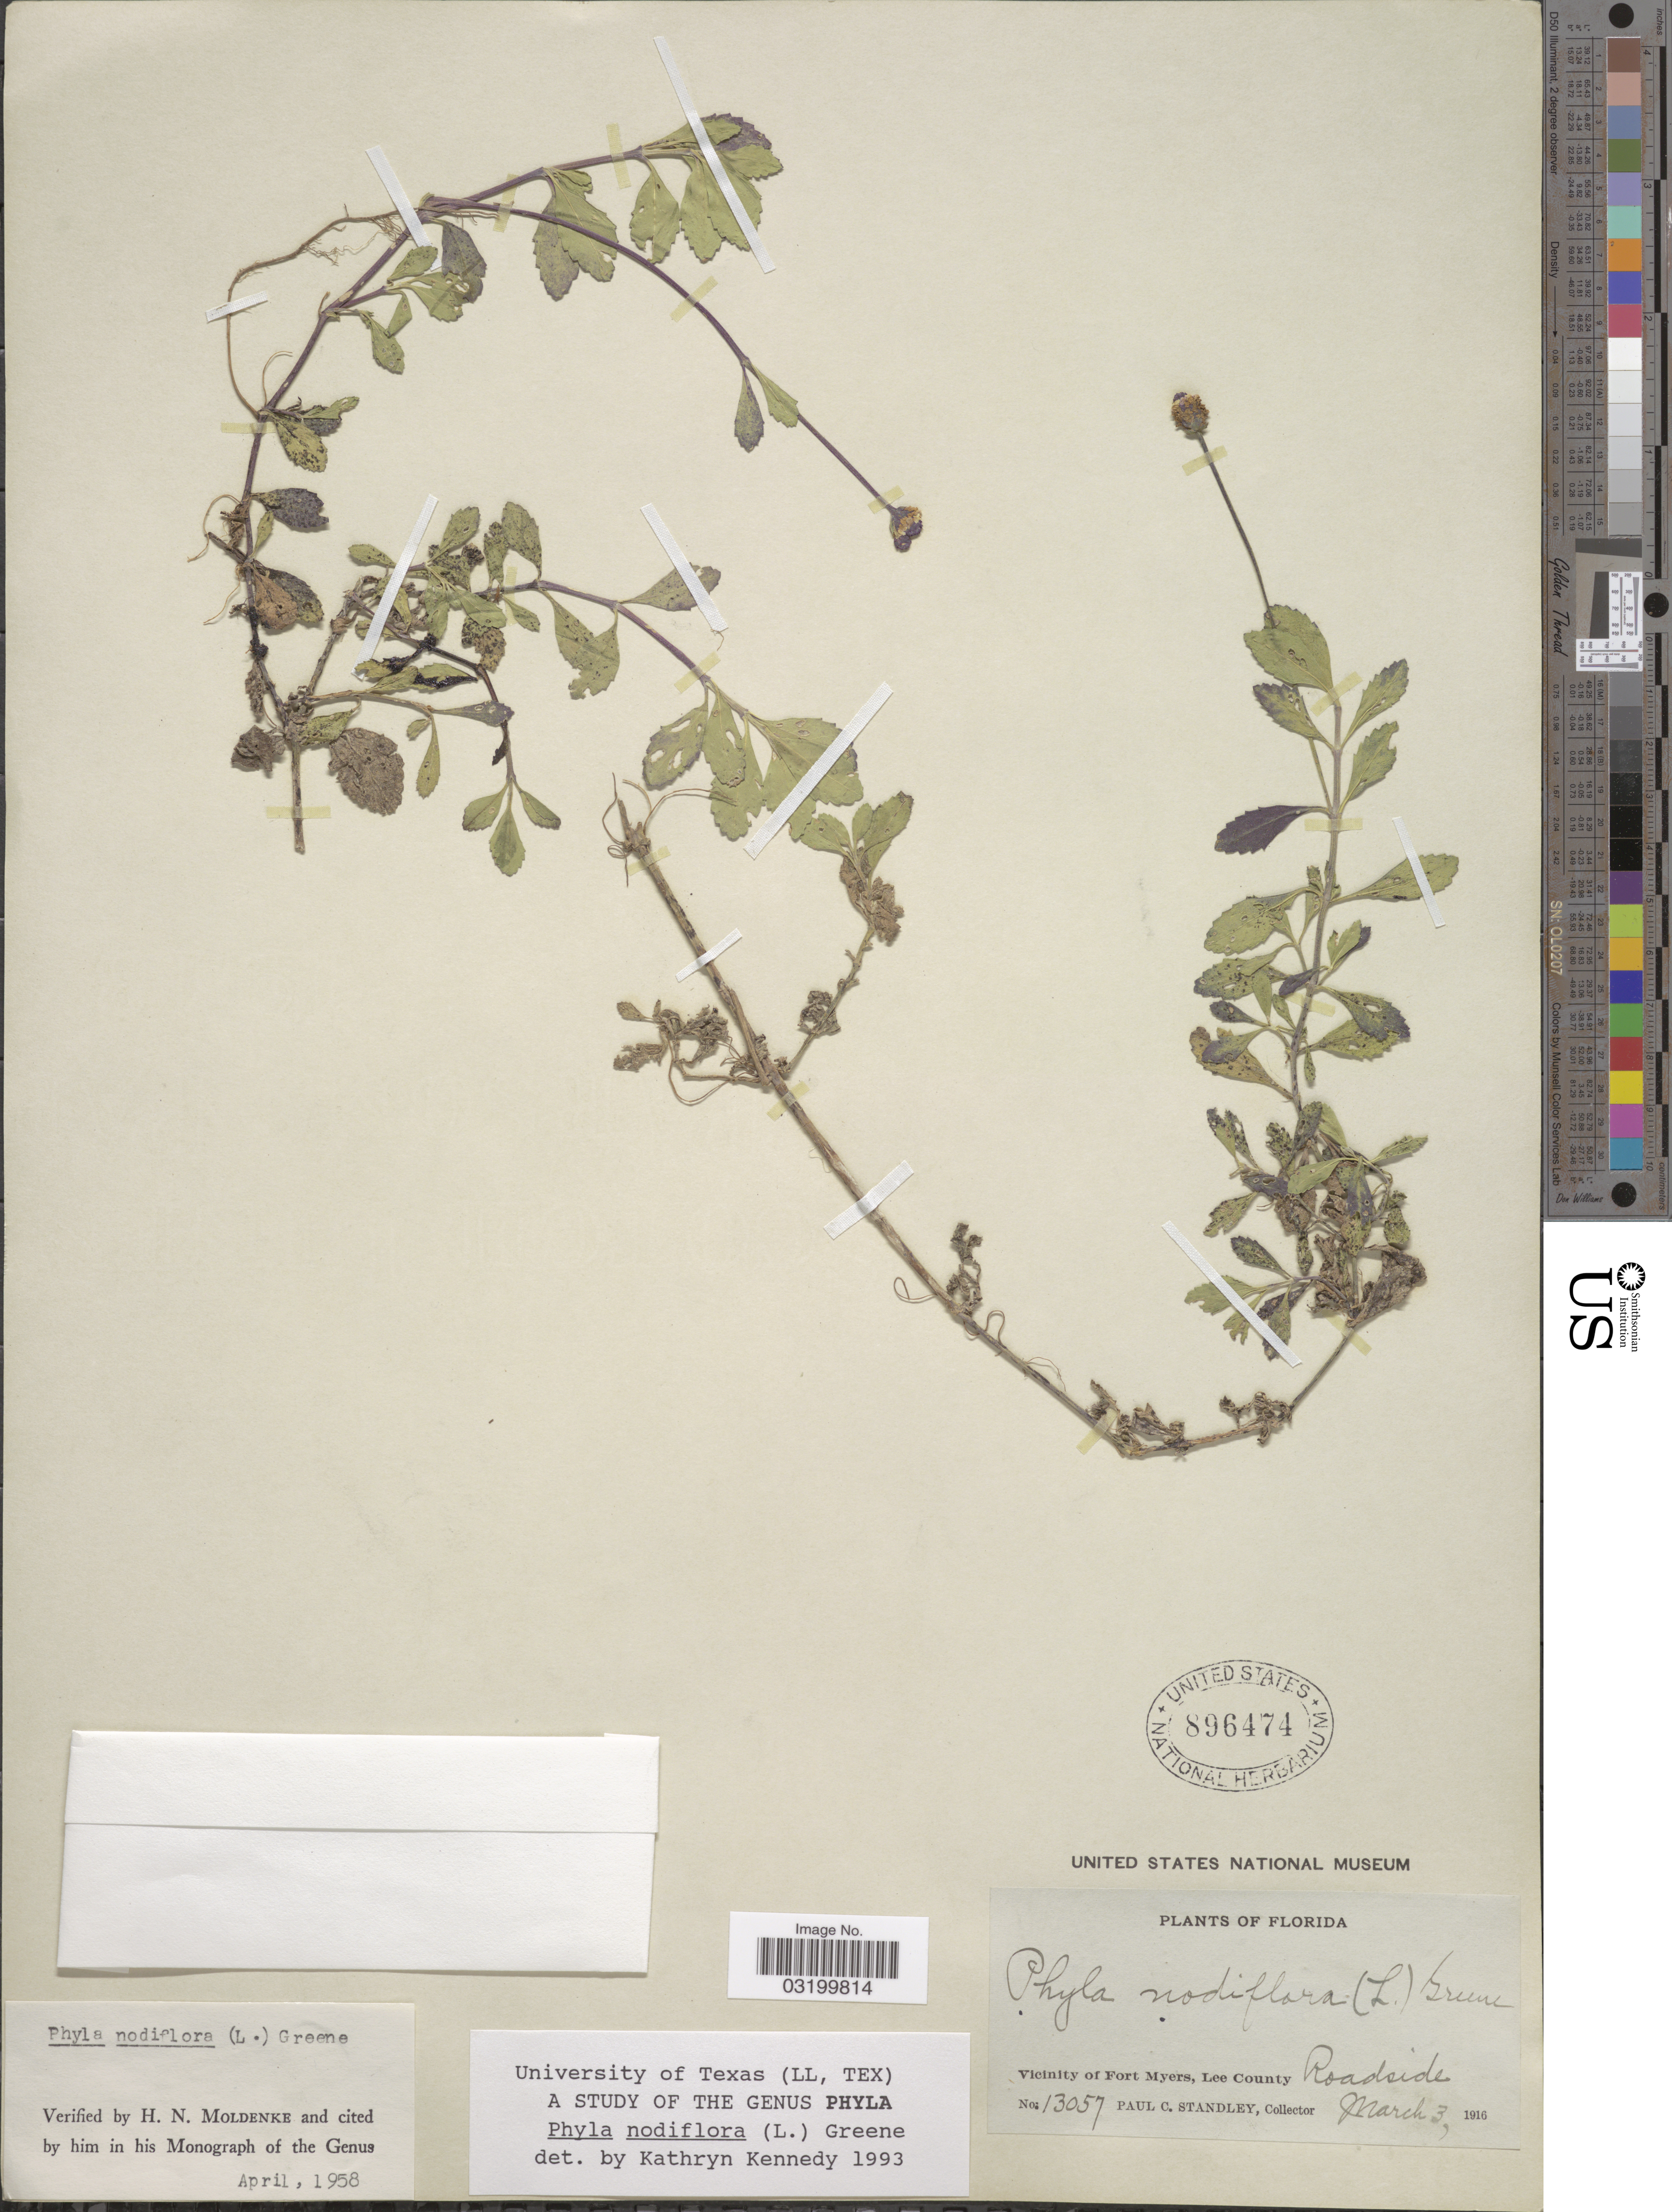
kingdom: Plantae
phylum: Tracheophyta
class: Magnoliopsida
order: Lamiales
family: Verbenaceae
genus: Phyla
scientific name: Phyla nodiflora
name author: (L.) Greene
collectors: P. C. Standley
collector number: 13057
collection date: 1916-03-03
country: United States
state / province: Florida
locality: Vicinity of Fort Myers, Lee County. Roadside.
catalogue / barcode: US 896474